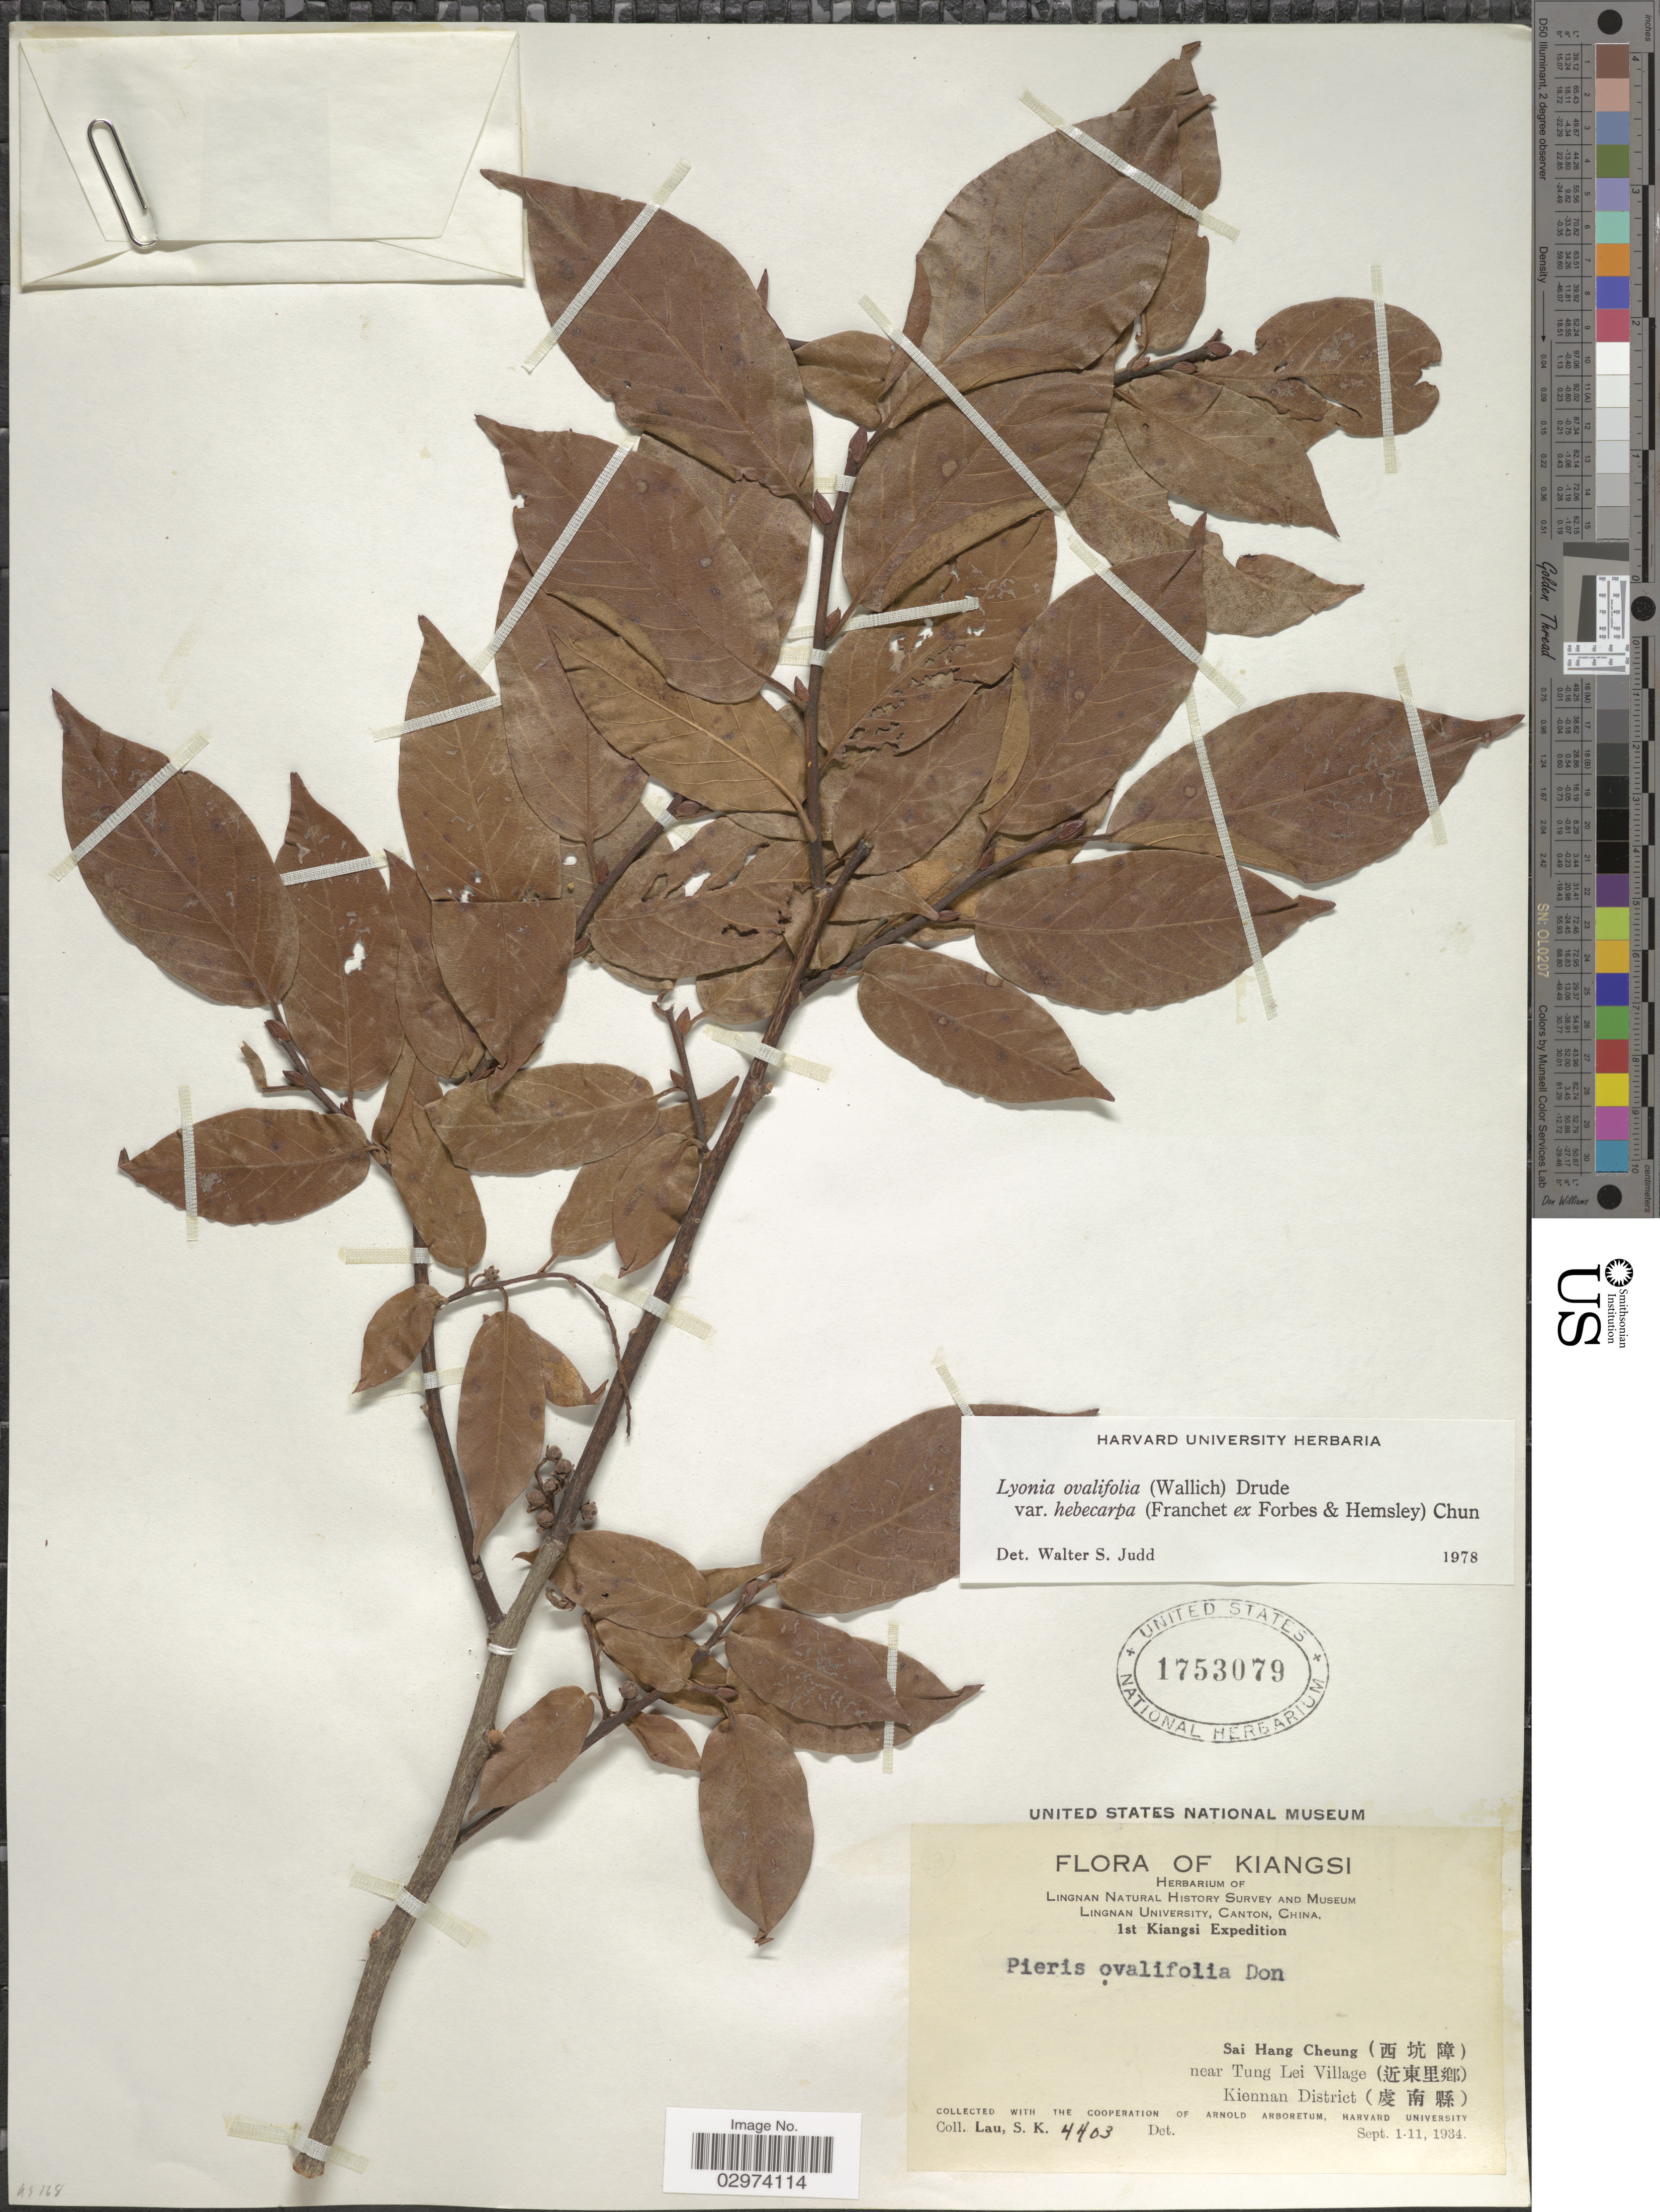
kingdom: Plantae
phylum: Tracheophyta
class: Magnoliopsida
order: Ericales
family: Ericaceae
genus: Lyonia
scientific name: Lyonia ovalifolia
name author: (Wall.) Drude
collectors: S. K. Lau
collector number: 4403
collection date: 1934-09-01/1934-09-11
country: China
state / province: Jiangxi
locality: Kiangsi. Sai Hang Cheung (X) near Tung Lei Village (X). Kiennan District (X).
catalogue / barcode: US 1753079